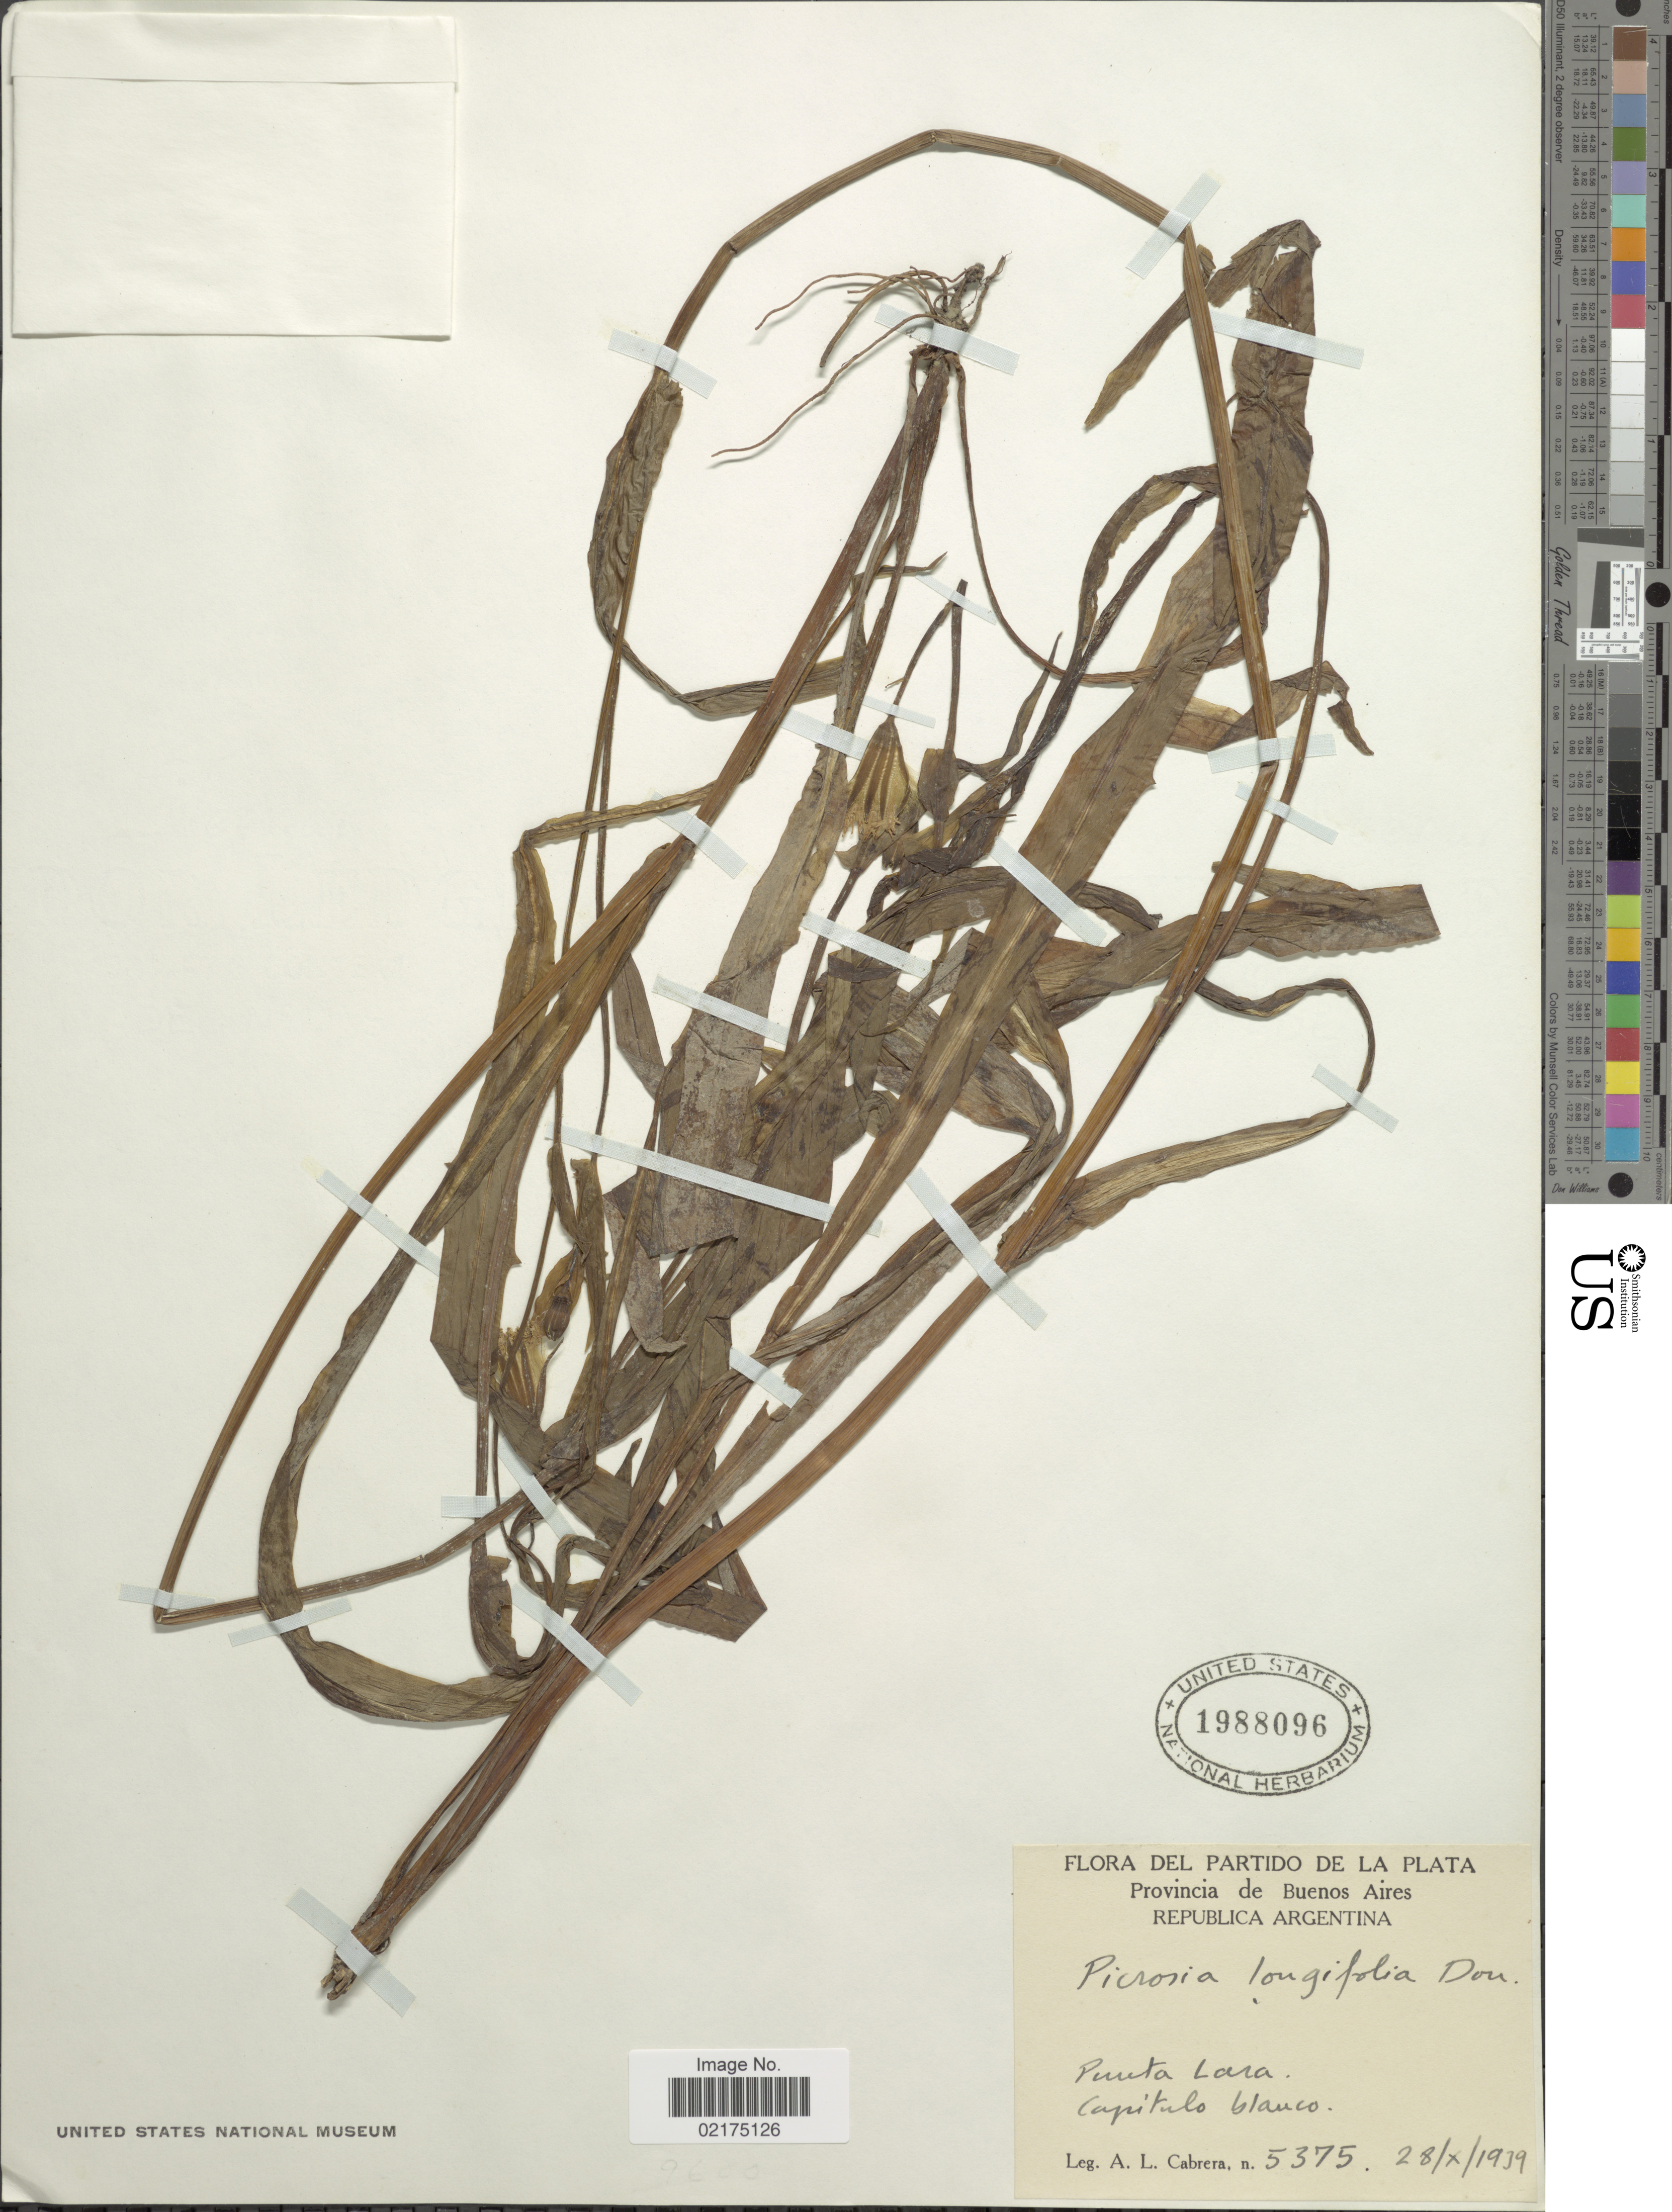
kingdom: Plantae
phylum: Tracheophyta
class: Magnoliopsida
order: Asterales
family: Asteraceae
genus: Picrosia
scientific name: Picrosia longifolia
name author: D. Don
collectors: A. L. Cabrera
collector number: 5375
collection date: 1939-10-28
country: Argentina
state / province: Buenos Aires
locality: Punta Lara, Capitulo blanco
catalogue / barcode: US 1988096